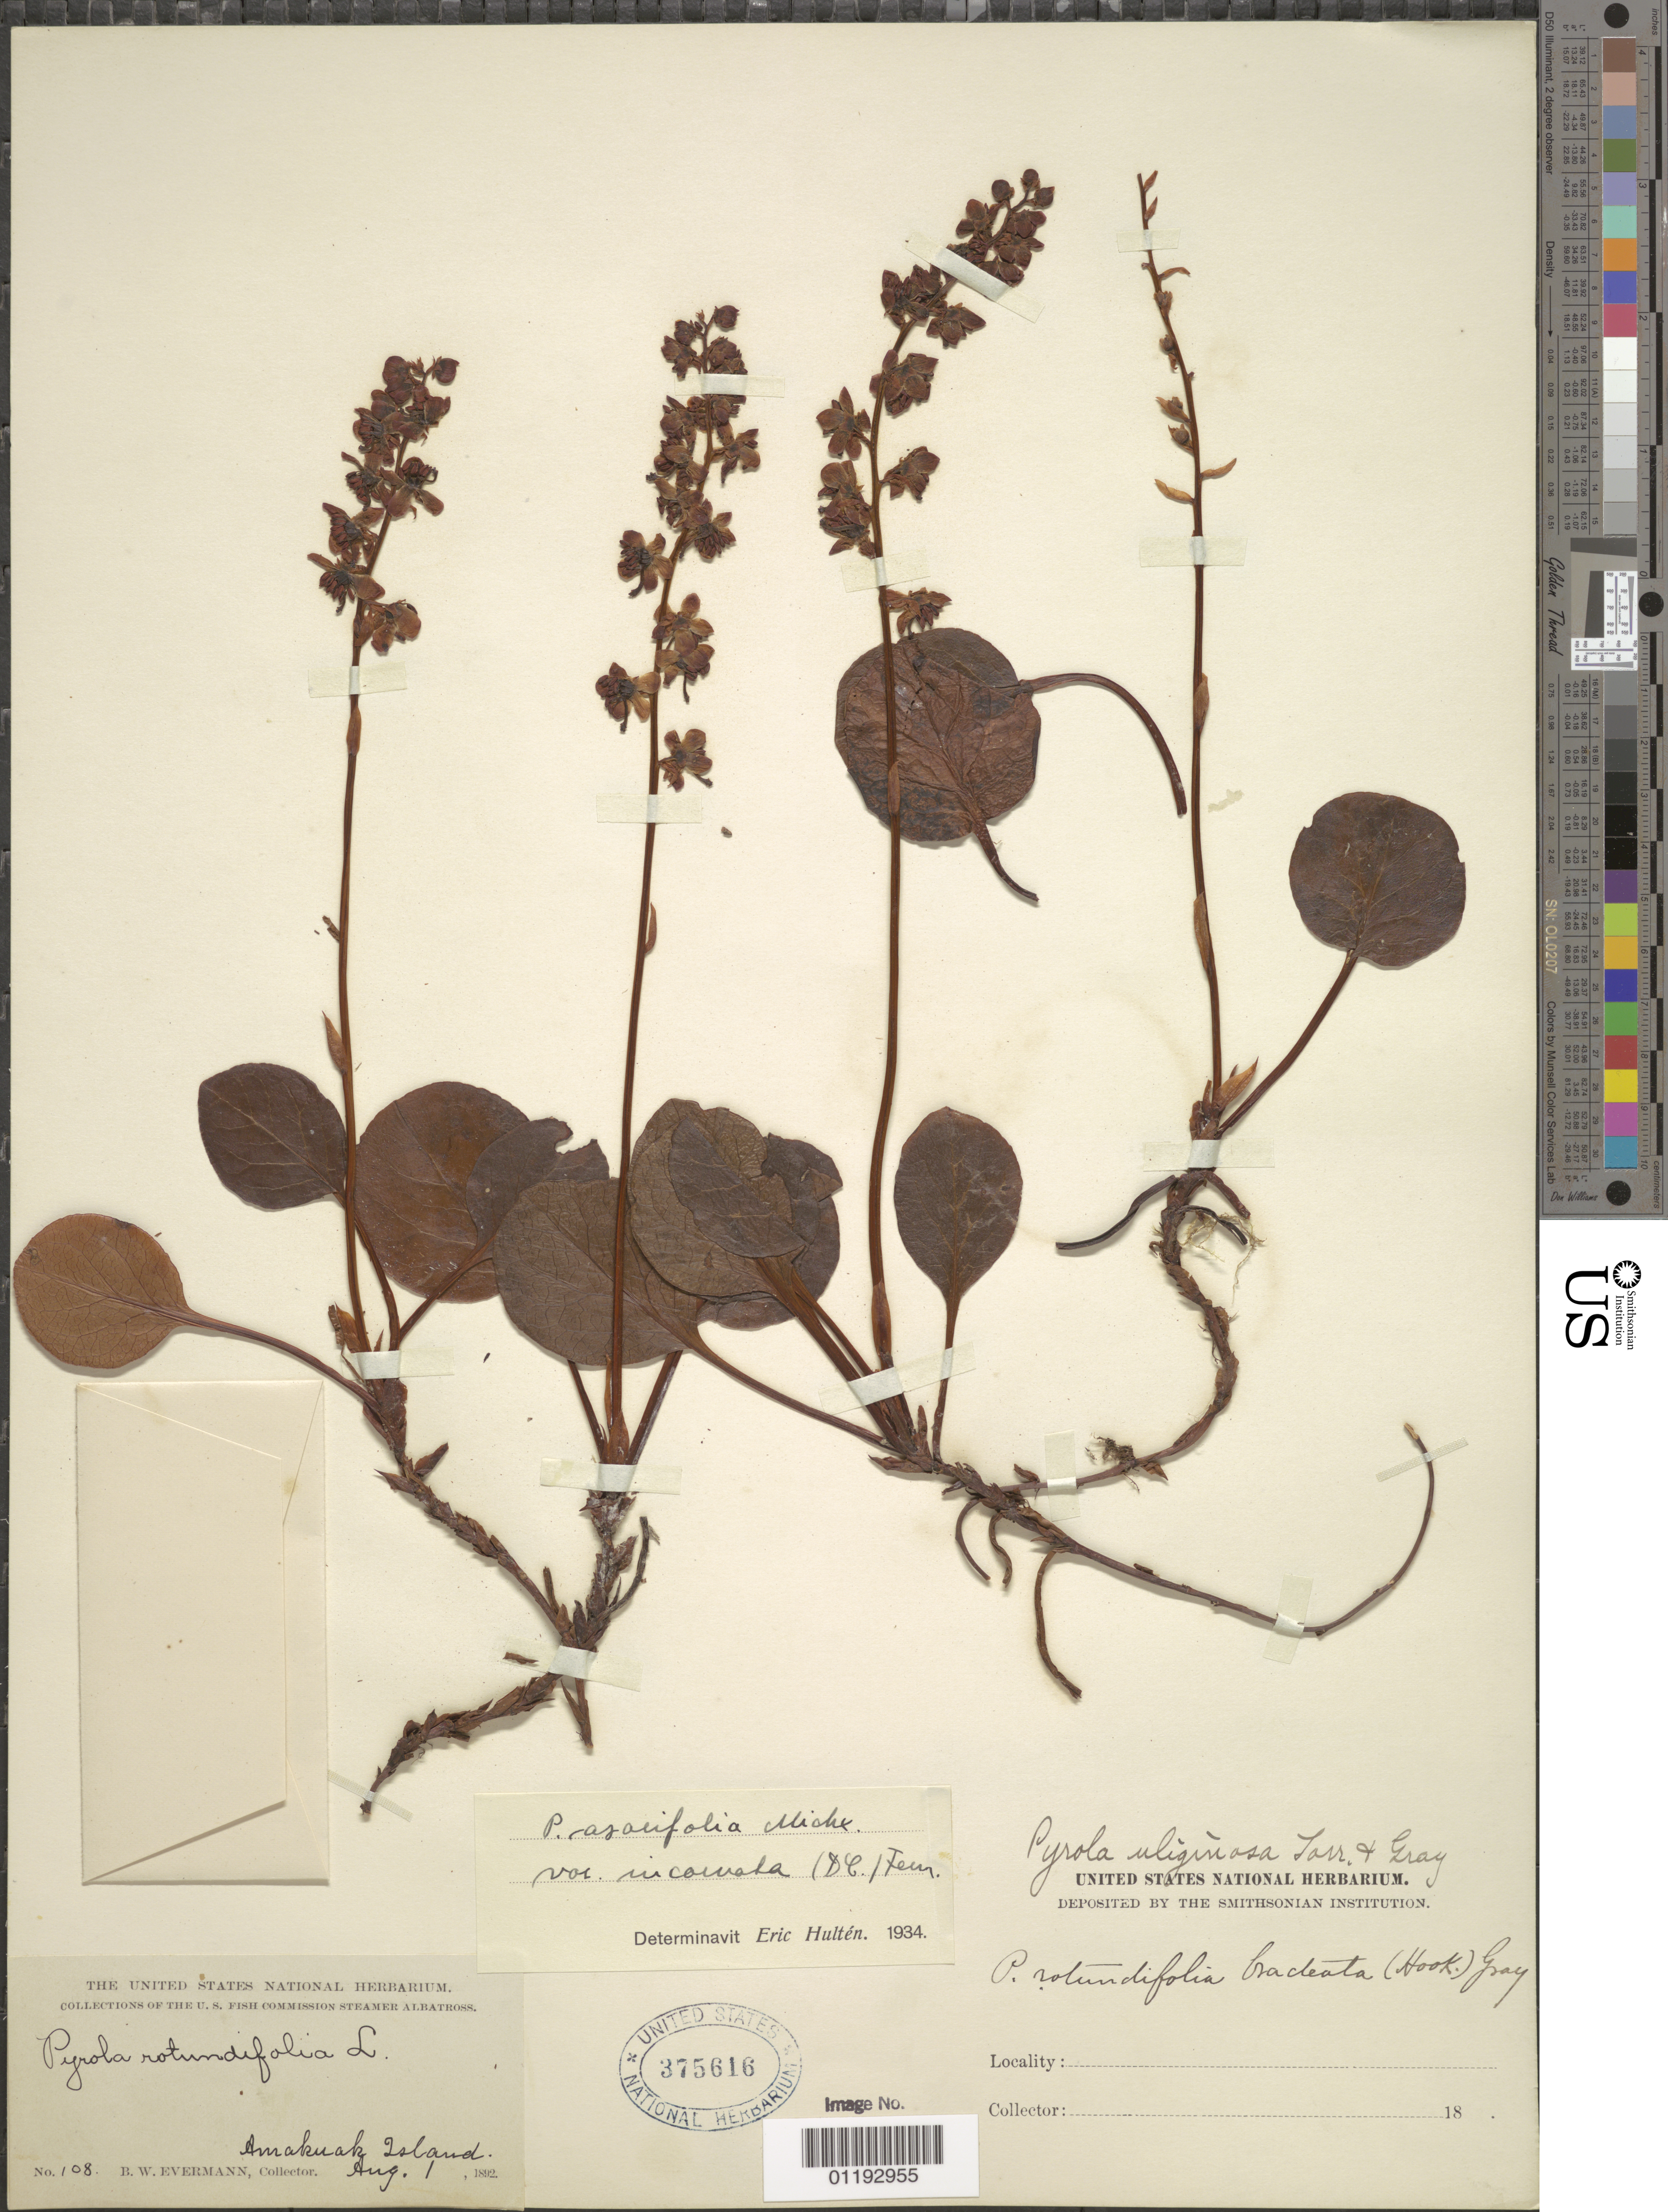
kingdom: Plantae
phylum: Tracheophyta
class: Magnoliopsida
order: Ericales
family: Ericaceae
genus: Pyrola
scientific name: Pyrola asarifolia var. incarnata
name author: (DC.) Fernald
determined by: Hultén, [O.] Eric G.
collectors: B. W. Evermann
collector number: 108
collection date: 1892-08-01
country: United States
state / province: Alaska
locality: Amakuak Island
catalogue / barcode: US 375616